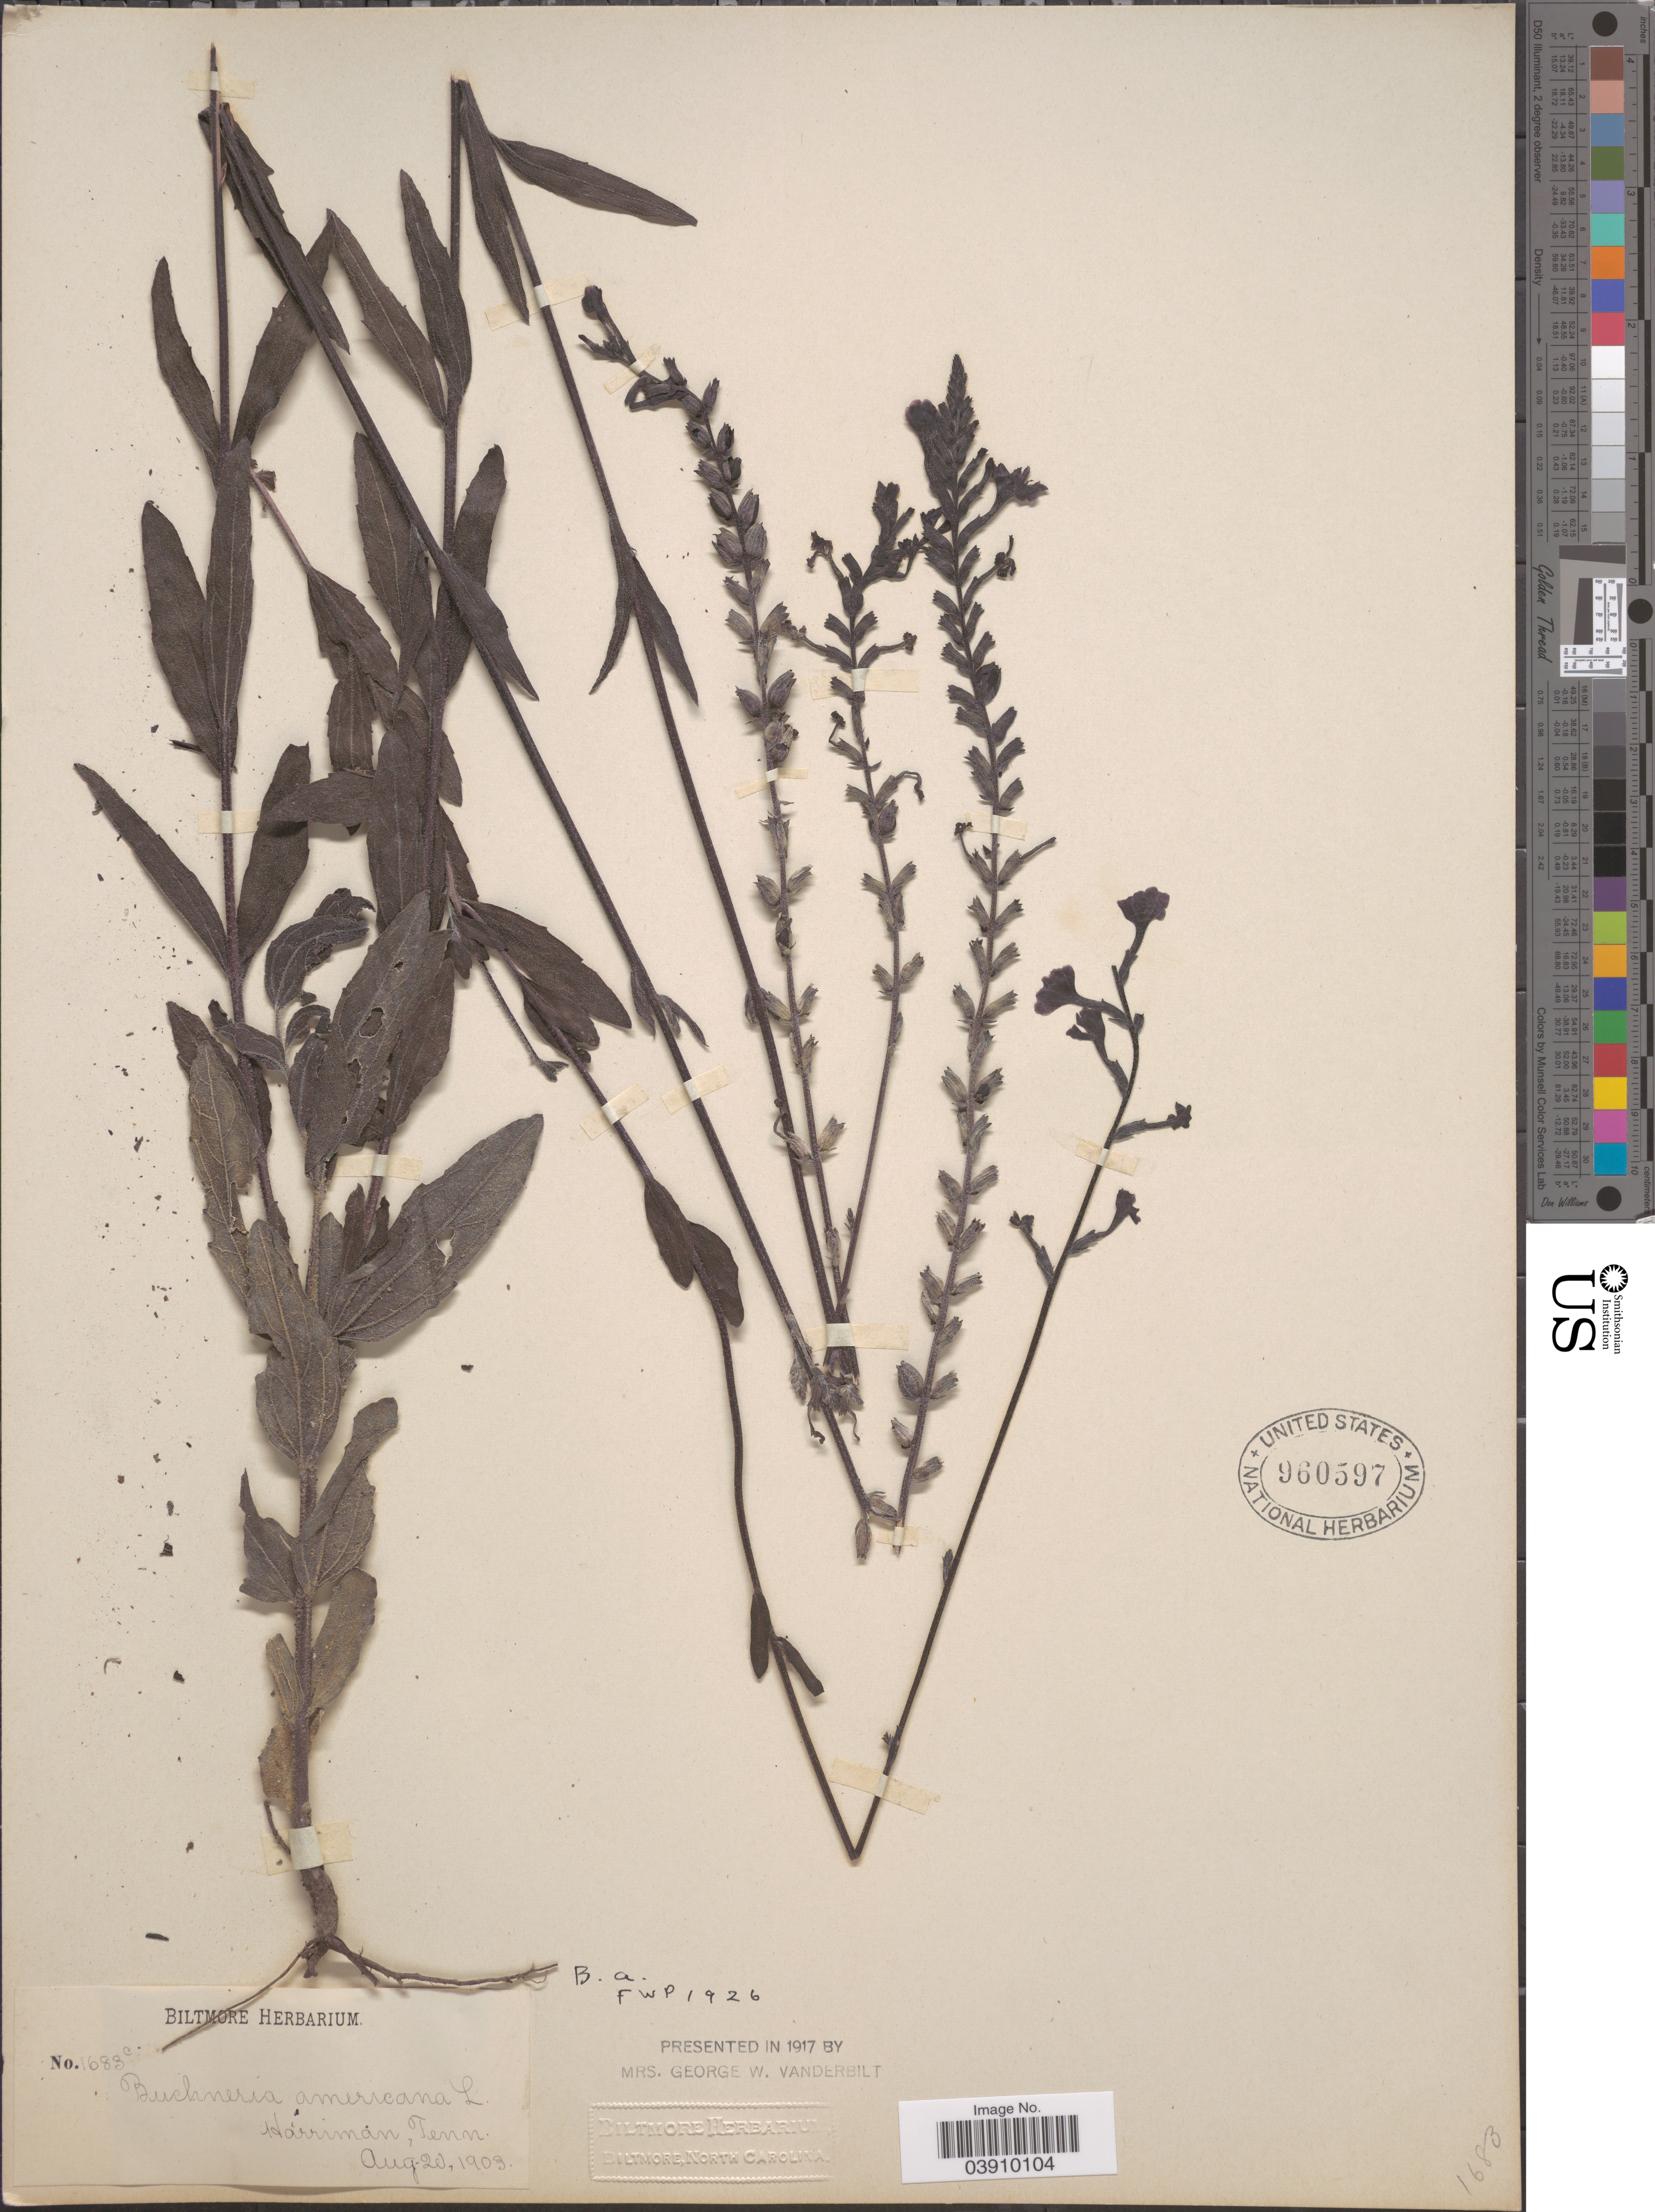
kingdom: Plantae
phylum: Tracheophyta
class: Magnoliopsida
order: Lamiales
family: Orobanchaceae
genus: Buchnera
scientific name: Buchnera americana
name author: L.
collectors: ex herb. Biltmore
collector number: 1683c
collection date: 1903-08-20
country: United States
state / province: Tennessee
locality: Harriman.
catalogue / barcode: US 960597